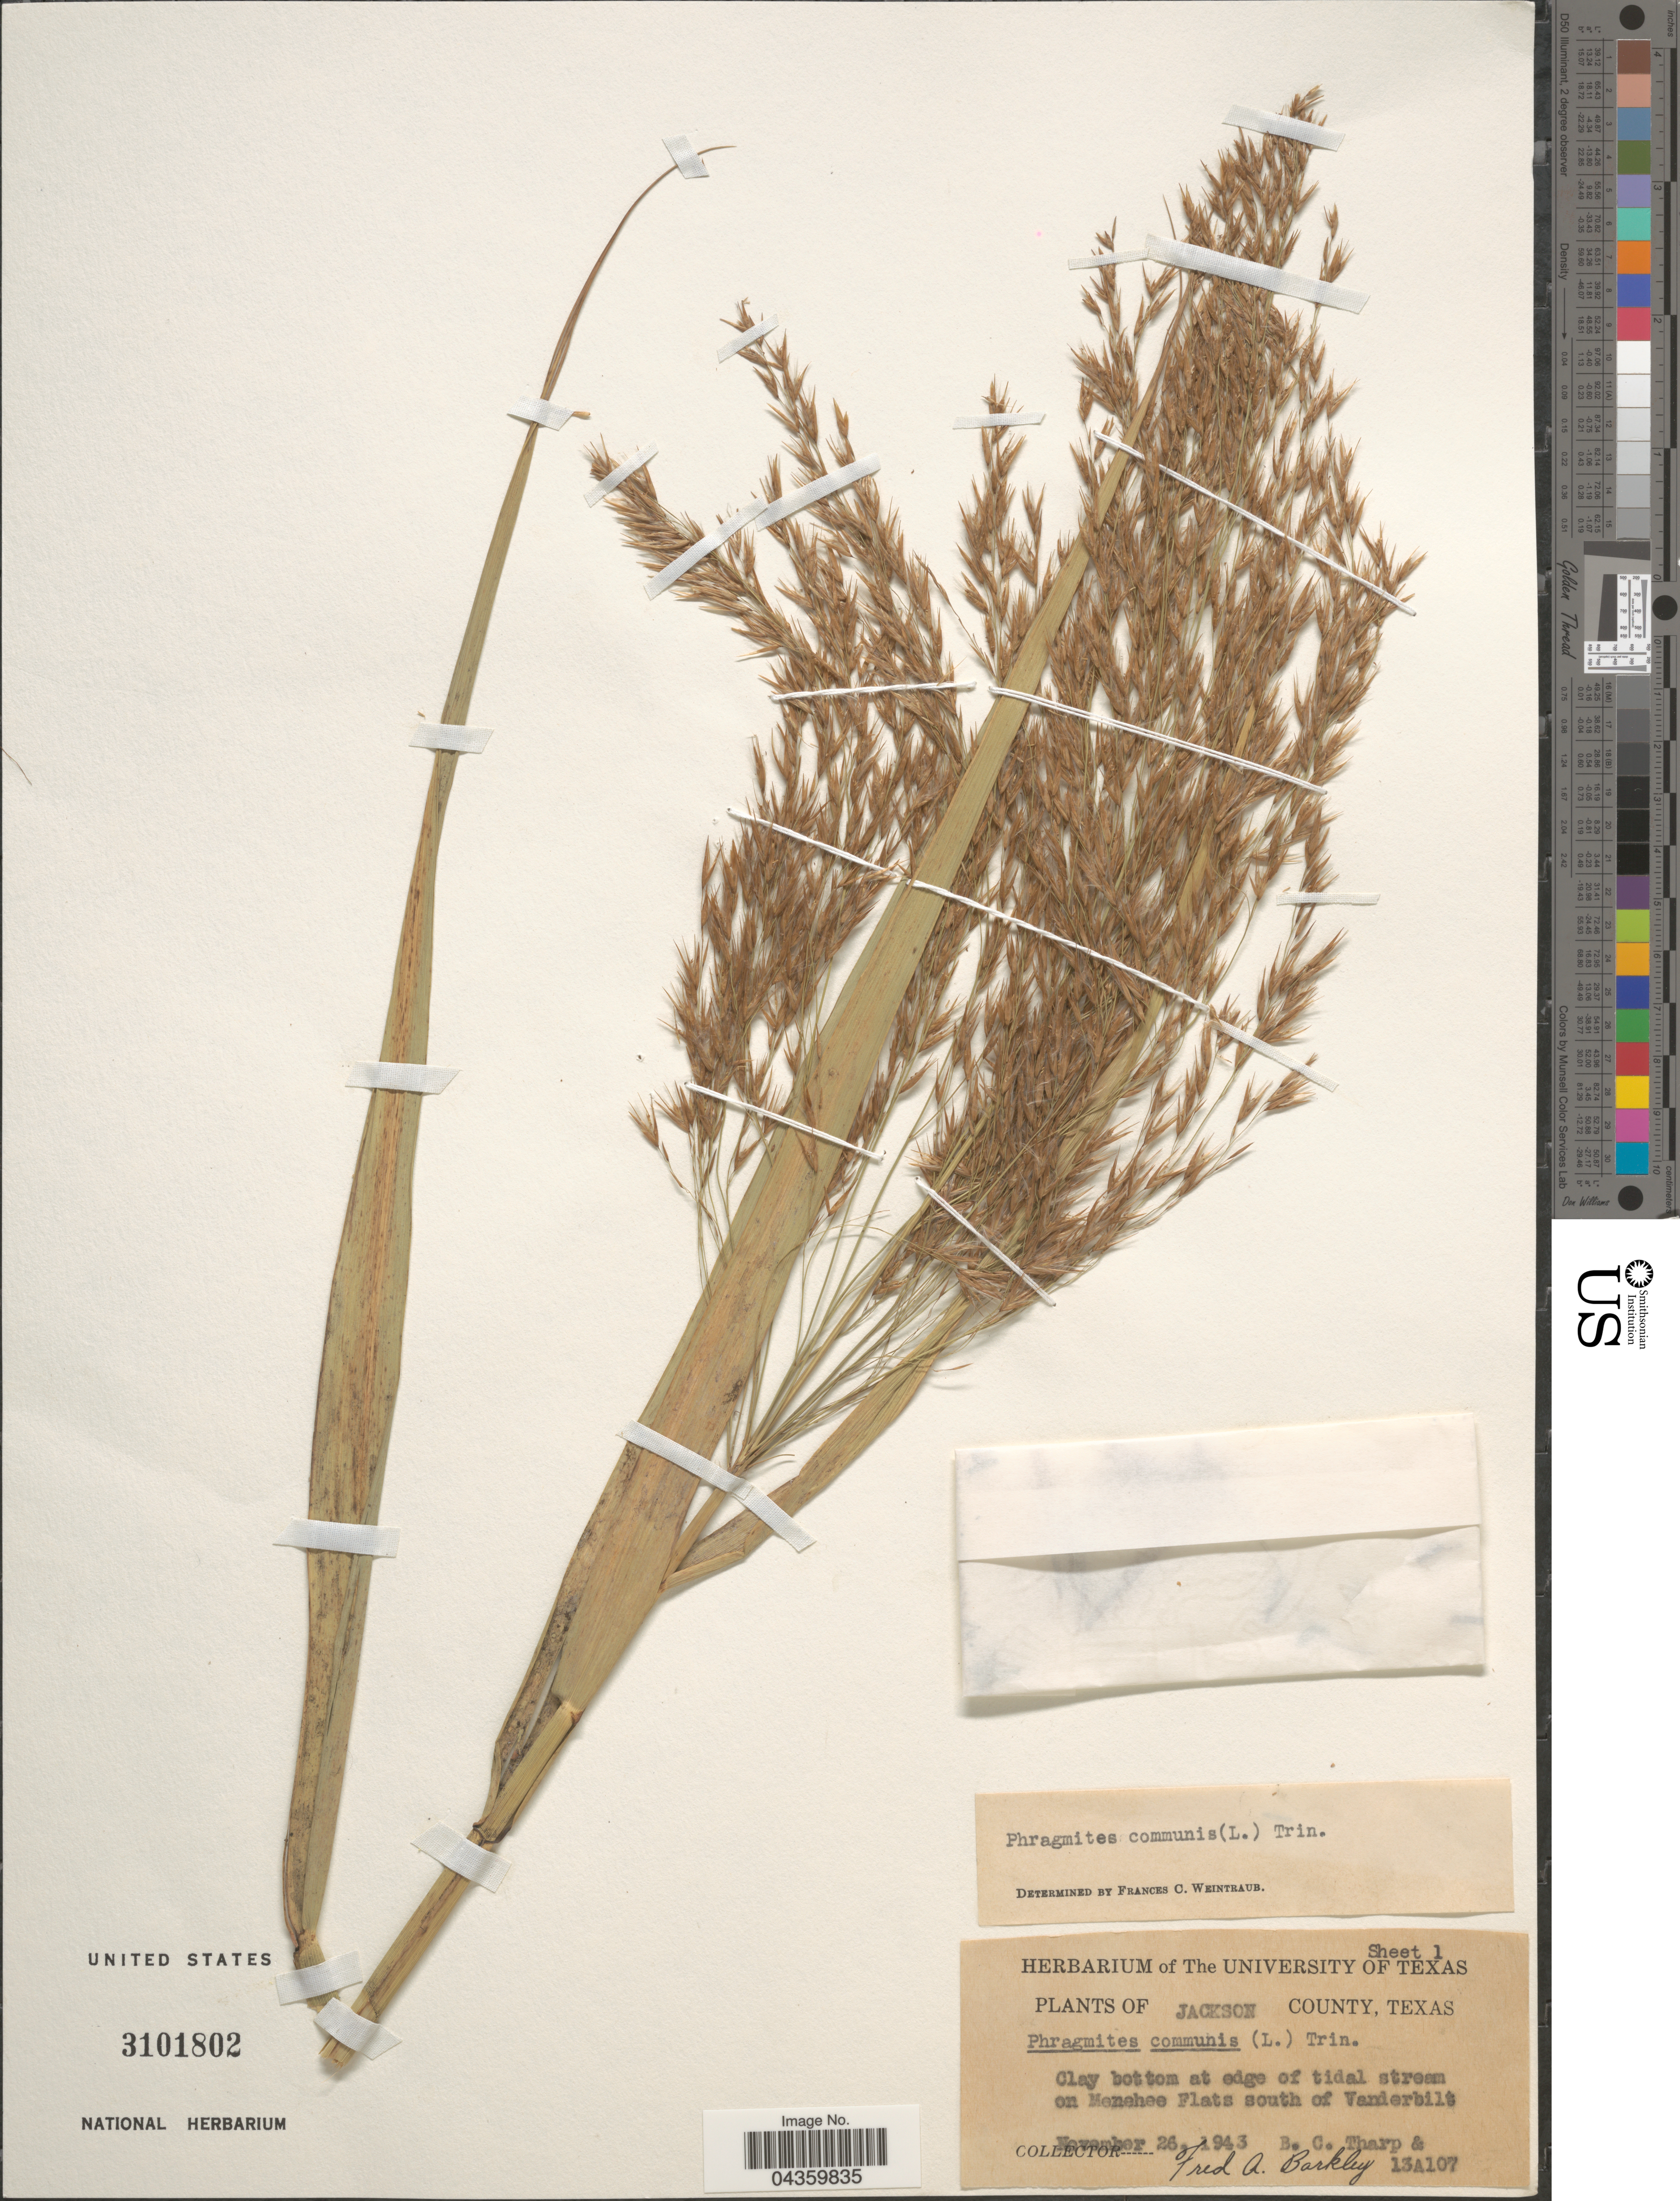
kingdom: Plantae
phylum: Tracheophyta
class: Liliopsida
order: Poales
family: Poaceae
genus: Phragmites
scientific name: Phragmites australis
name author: (Cav.) Trin. ex Steud.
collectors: B. C. Tharp & F. A. Barkley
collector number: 13A107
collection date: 1943-11-26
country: United States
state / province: Texas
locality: Jackson County. Clay bottom at edge of tidal stream on Menehee Flats south of Vanderbilt.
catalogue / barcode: US 3101802